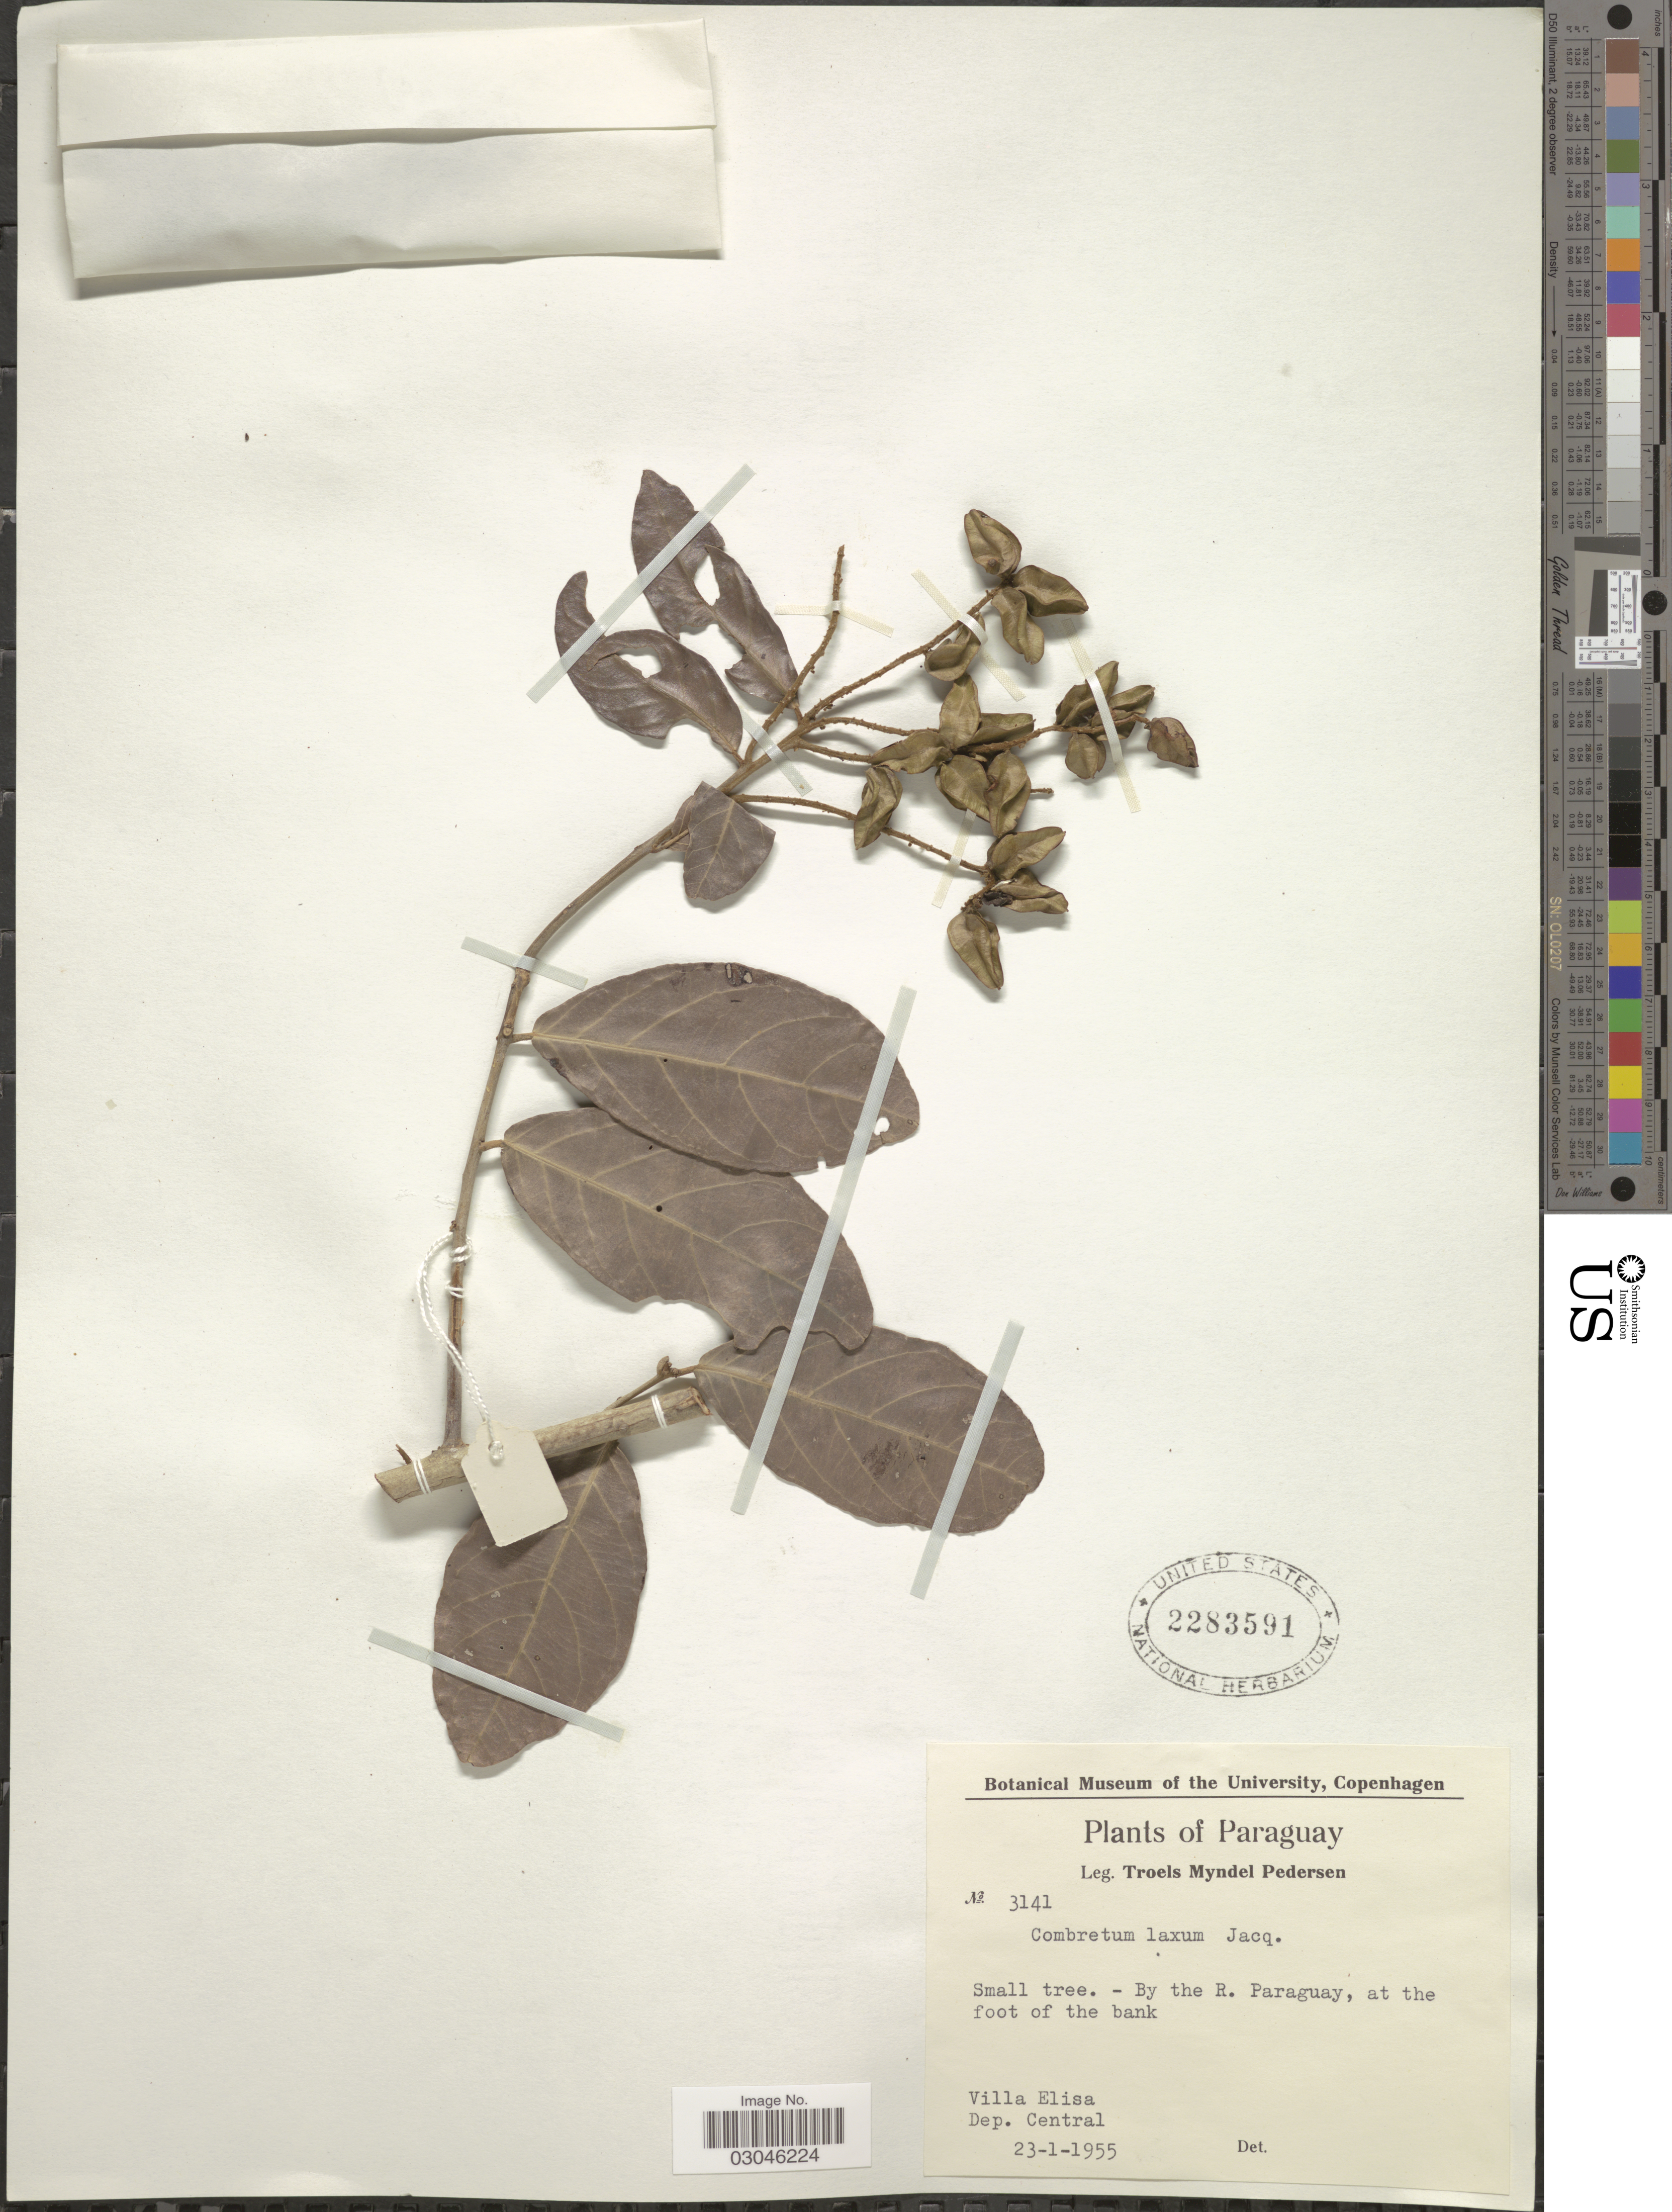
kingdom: Plantae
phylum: Tracheophyta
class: Magnoliopsida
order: Myrtales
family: Combretaceae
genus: Combretum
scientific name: Combretum laxum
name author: Jacq.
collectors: T. Pederson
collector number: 3141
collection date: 1955-01-23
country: Paraguay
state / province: Central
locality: By the R. Paraguay, at the foot of the bank. Villa Elisa. Dep. Central.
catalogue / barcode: US 2283591